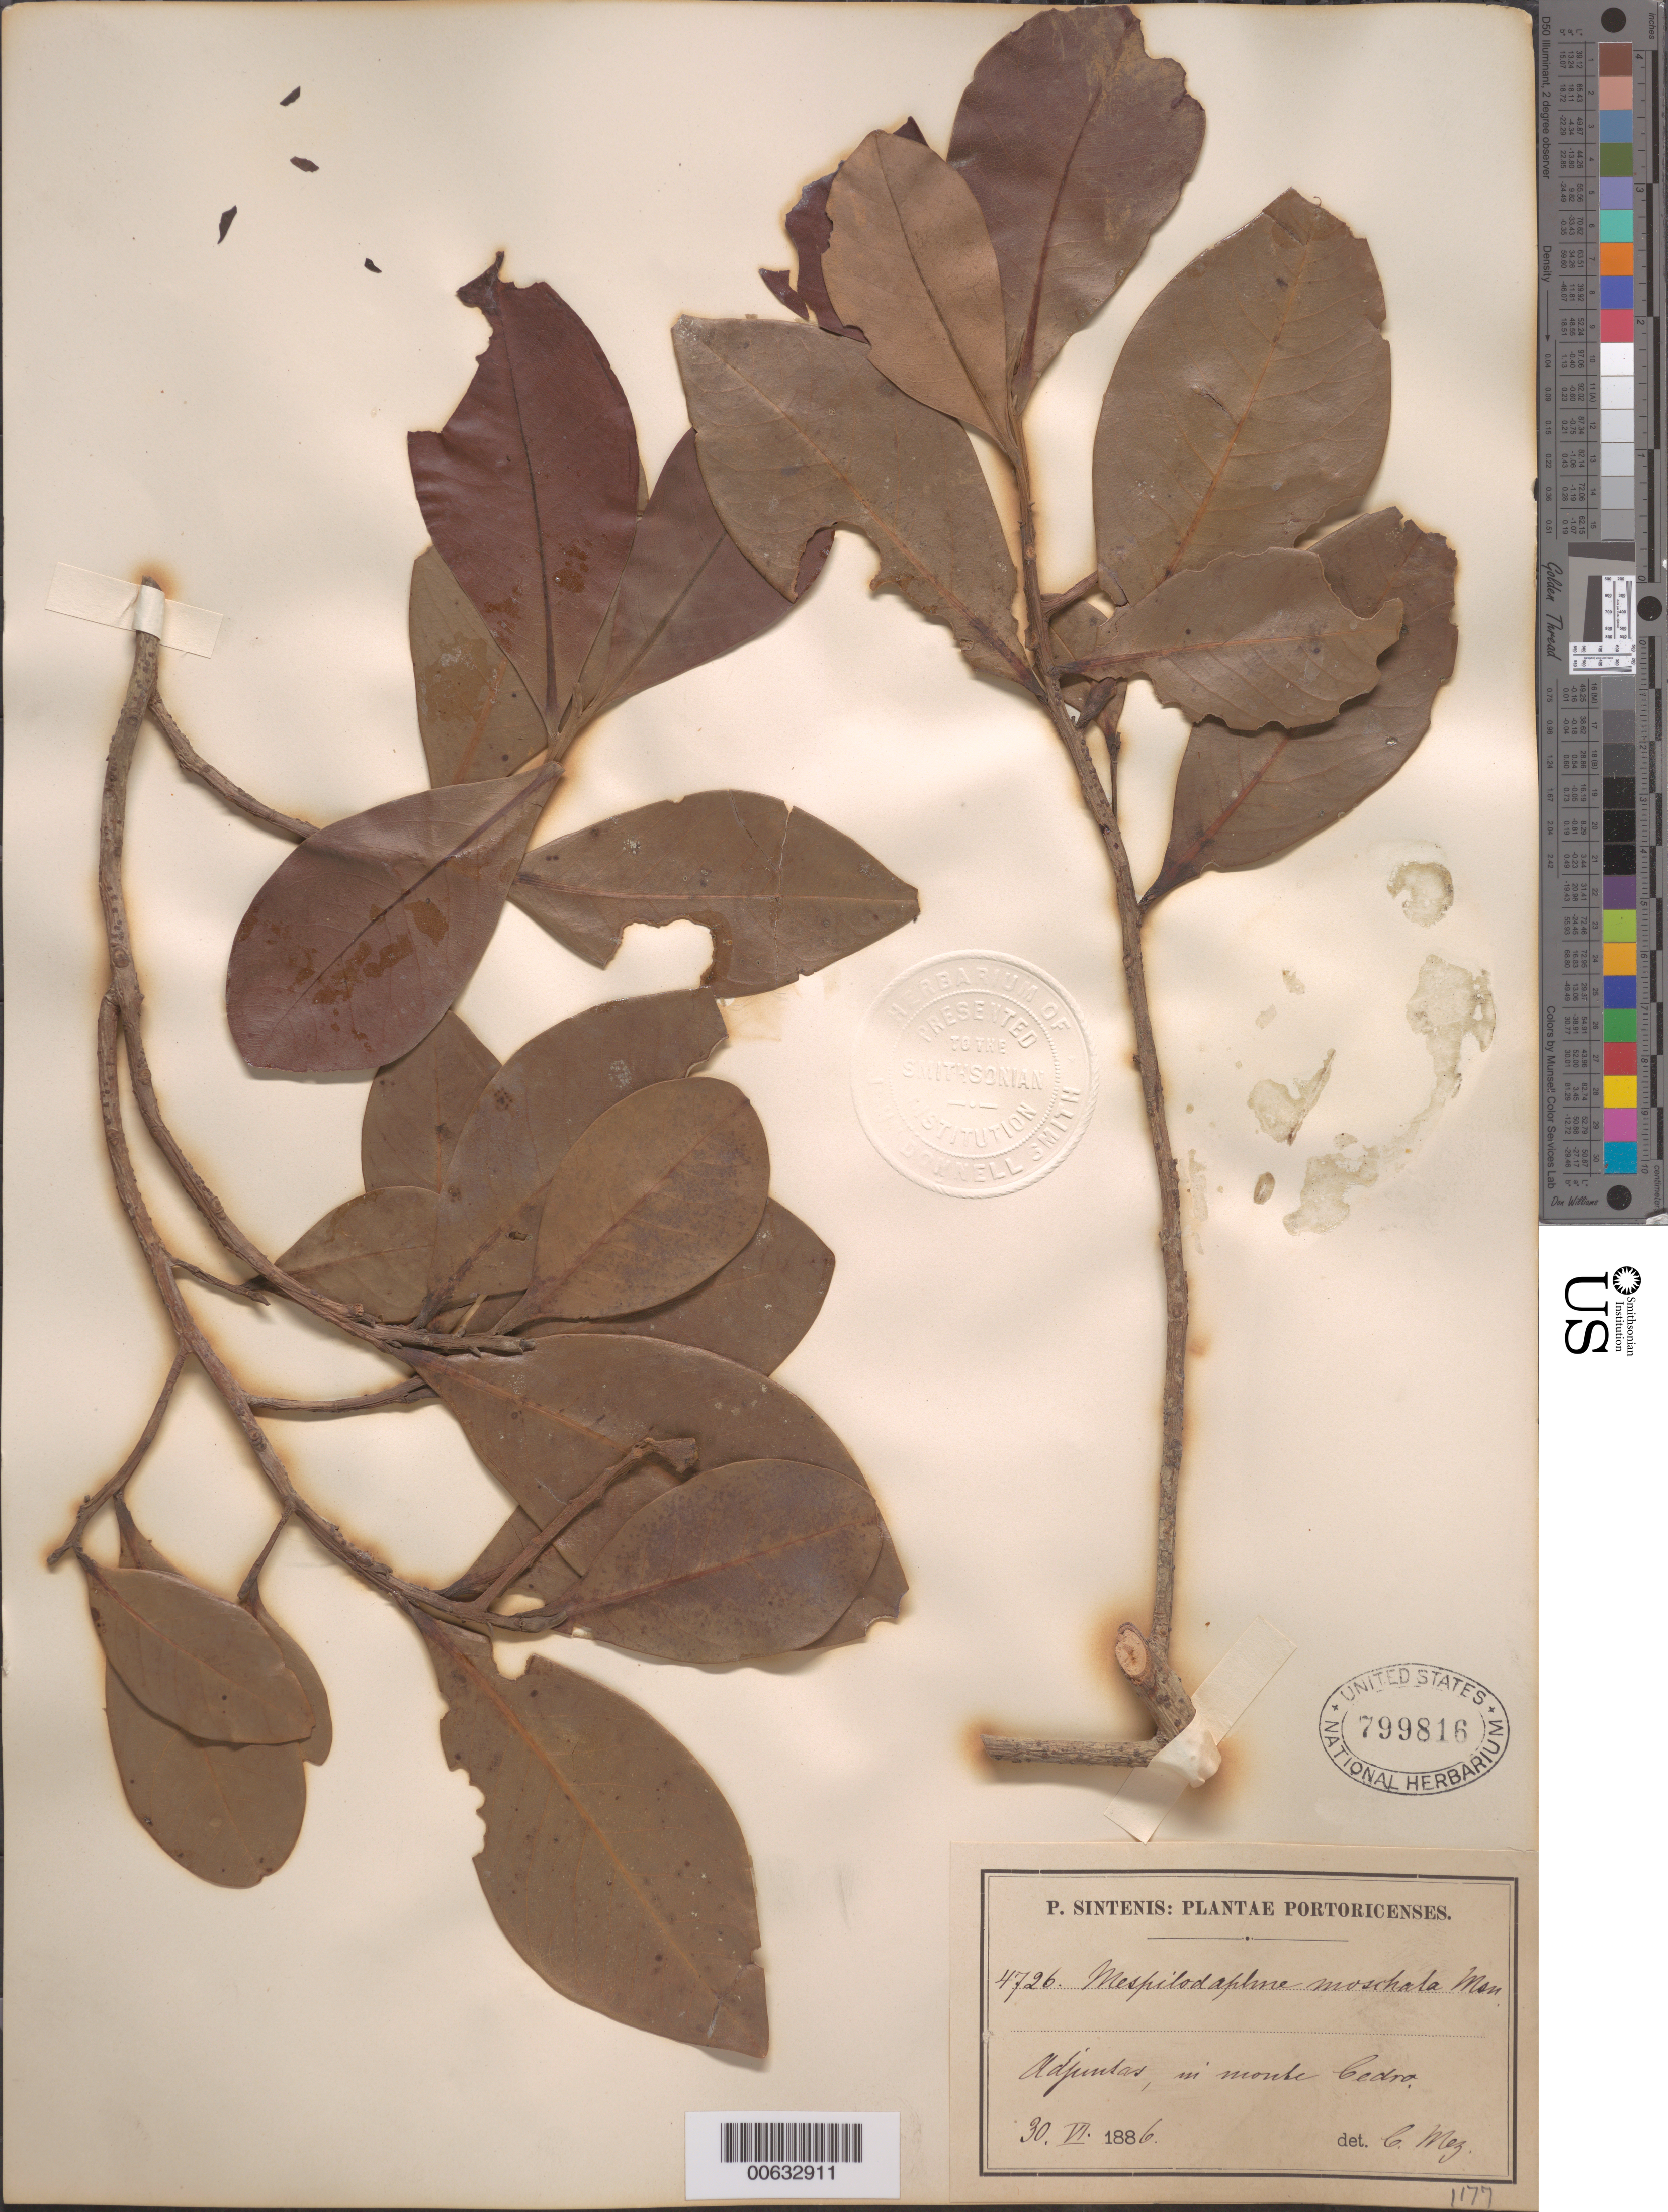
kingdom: Plantae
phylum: Tracheophyta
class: Magnoliopsida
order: Laurales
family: Lauraceae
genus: Ocotea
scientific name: Ocotea moschata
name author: (Meisn.) Mez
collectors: P. Sintenis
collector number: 4726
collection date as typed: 30 Jun 1886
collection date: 1886-06-30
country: Puerto Rico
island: Greater Antilles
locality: Adjuntos, in monte Cedro.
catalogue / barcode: US 799816